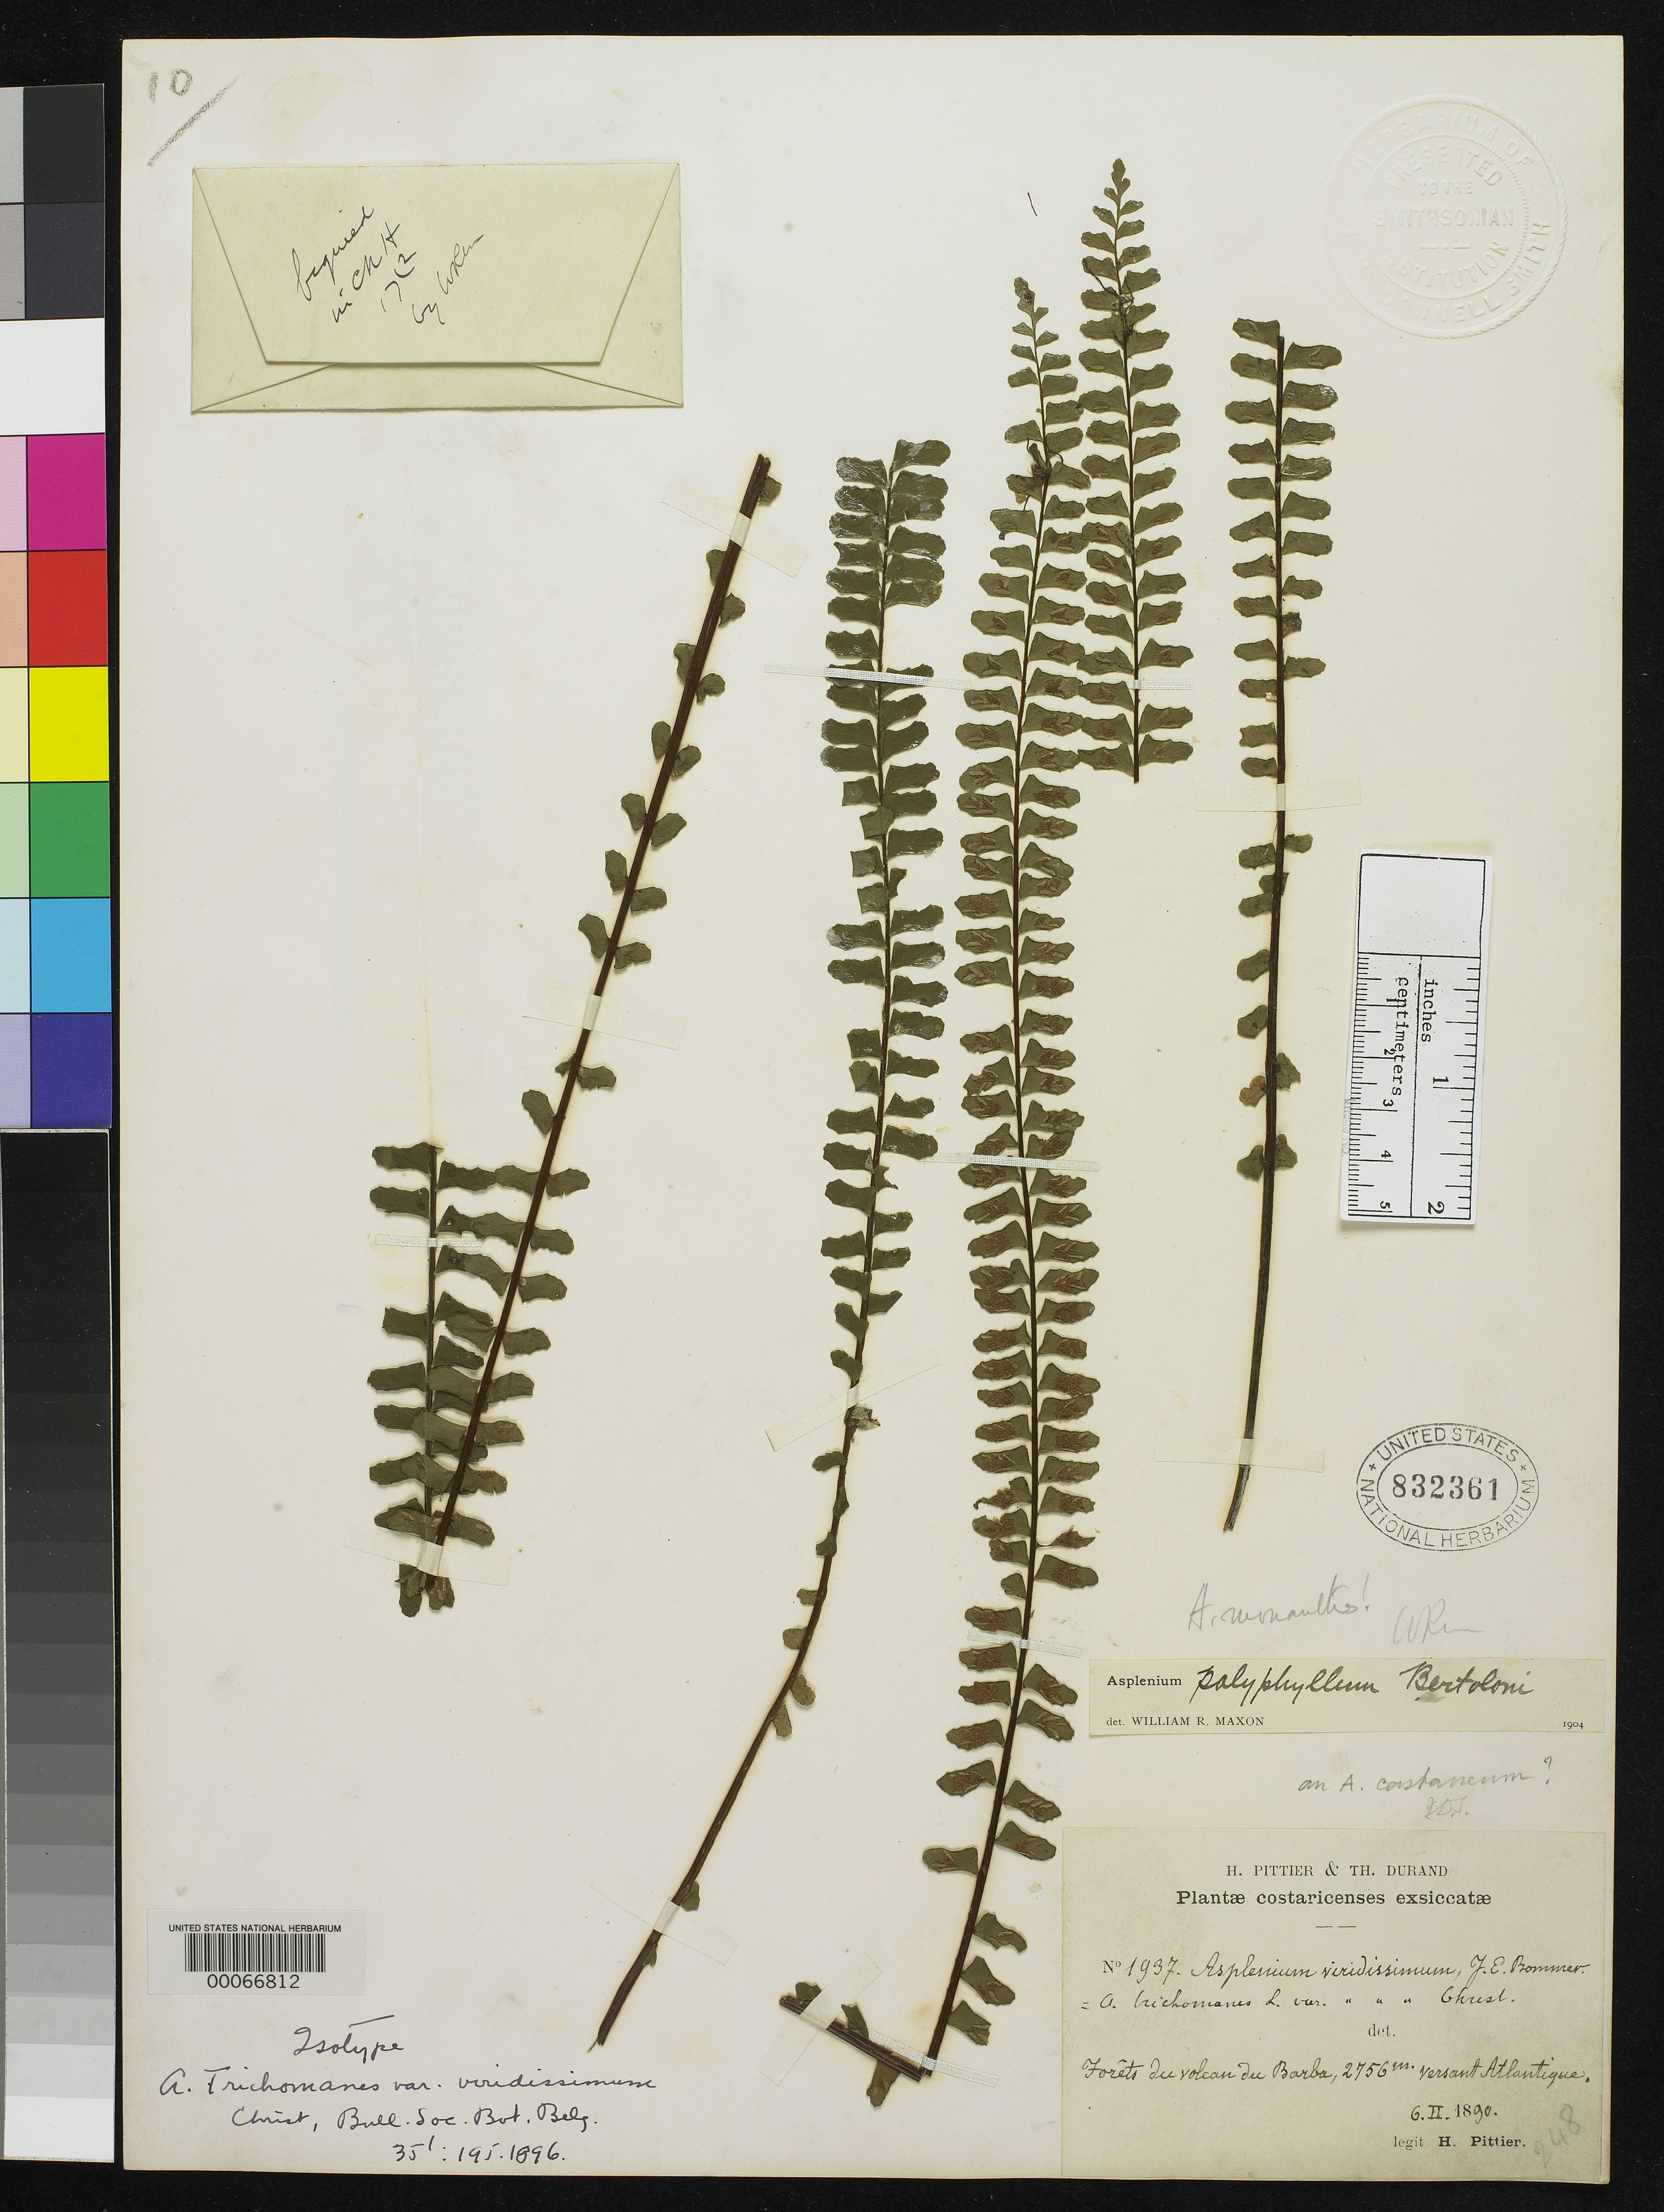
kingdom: Plantae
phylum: Tracheophyta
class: Polypodiopsida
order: Polypodiales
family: Aspleniaceae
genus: Asplenium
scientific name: Asplenium trichomanes var. viridissimum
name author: Christ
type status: Type Collection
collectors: H. F. Pittier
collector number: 1937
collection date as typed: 06 Feb 1890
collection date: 1890-02-06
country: Costa Rica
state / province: Heredia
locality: Forets du Volcan du Barba, versant Atlantique.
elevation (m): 2756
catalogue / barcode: US 832361